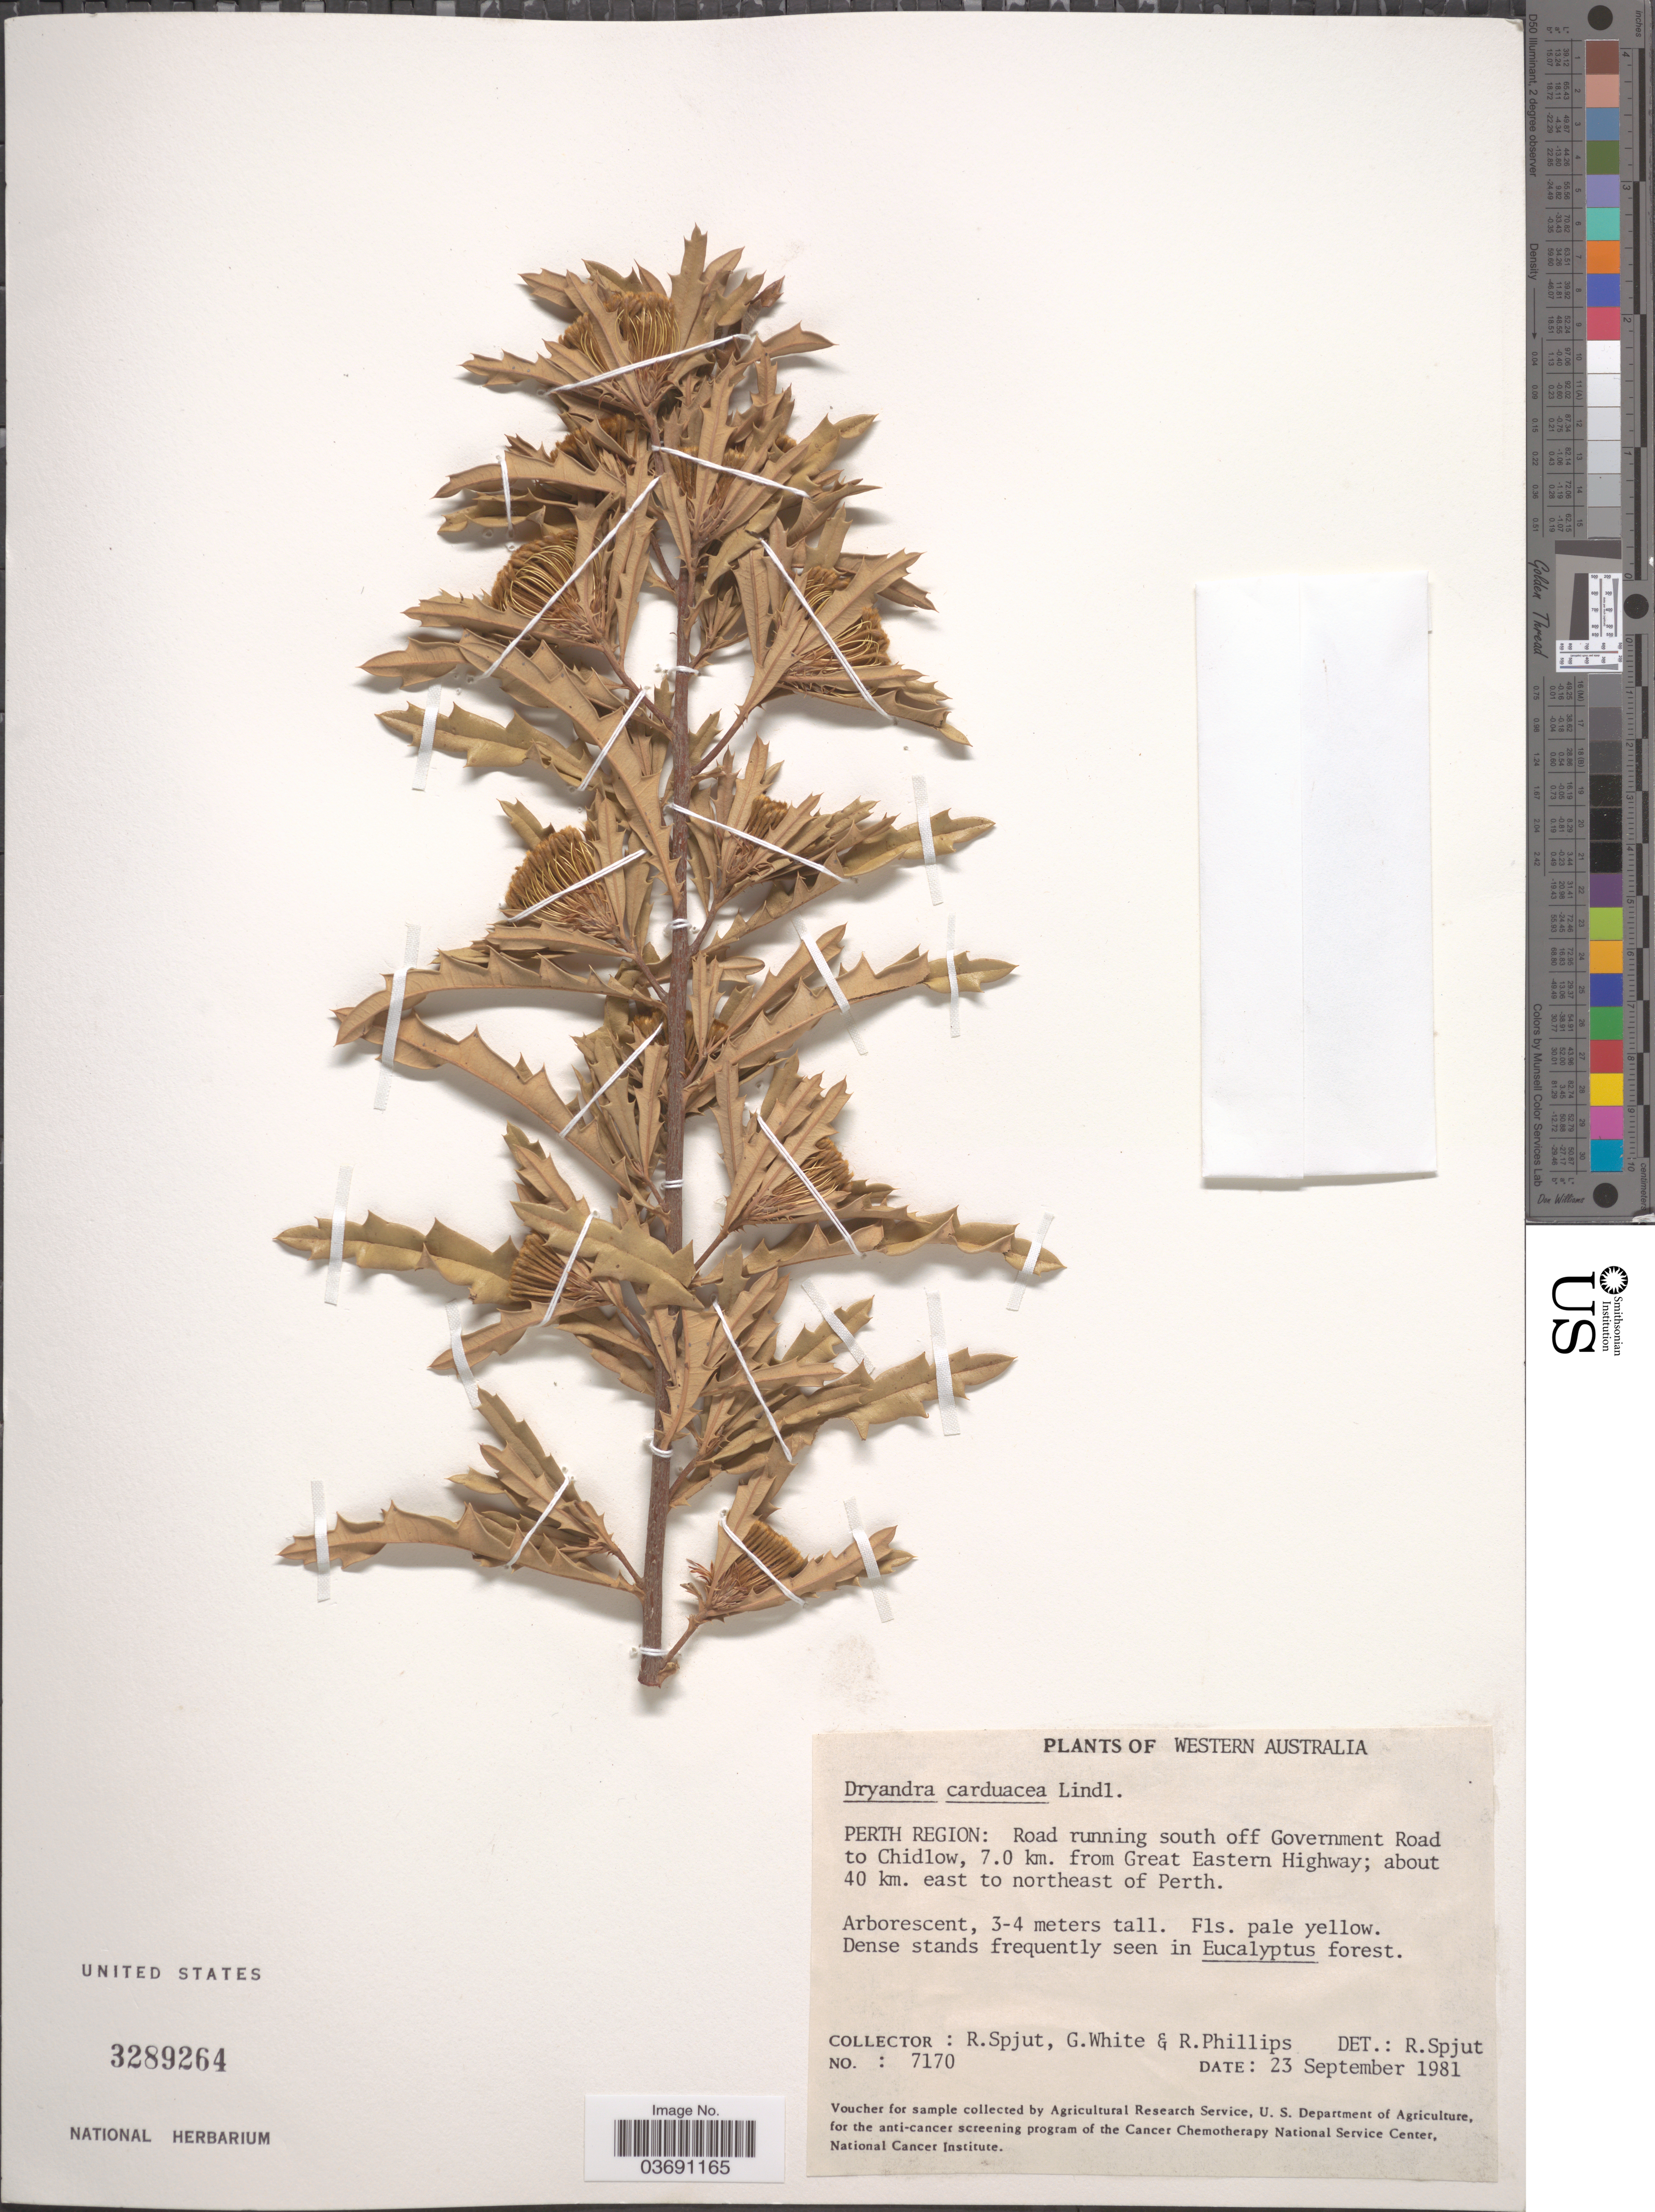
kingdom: Plantae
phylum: Tracheophyta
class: Magnoliopsida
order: Proteales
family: Proteaceae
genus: Dryandra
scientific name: Dryandra carduacea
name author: Lindl.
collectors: R. Spjut, G. White & R. Phillips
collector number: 7170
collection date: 1981-09-23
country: Australia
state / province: Western Australia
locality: Perth Region: Road running south off Government Road to Chidlow, 7.0 km. from Great Eastern Highway; about 40 km. east to northeast of Perth.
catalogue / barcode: US 3289264